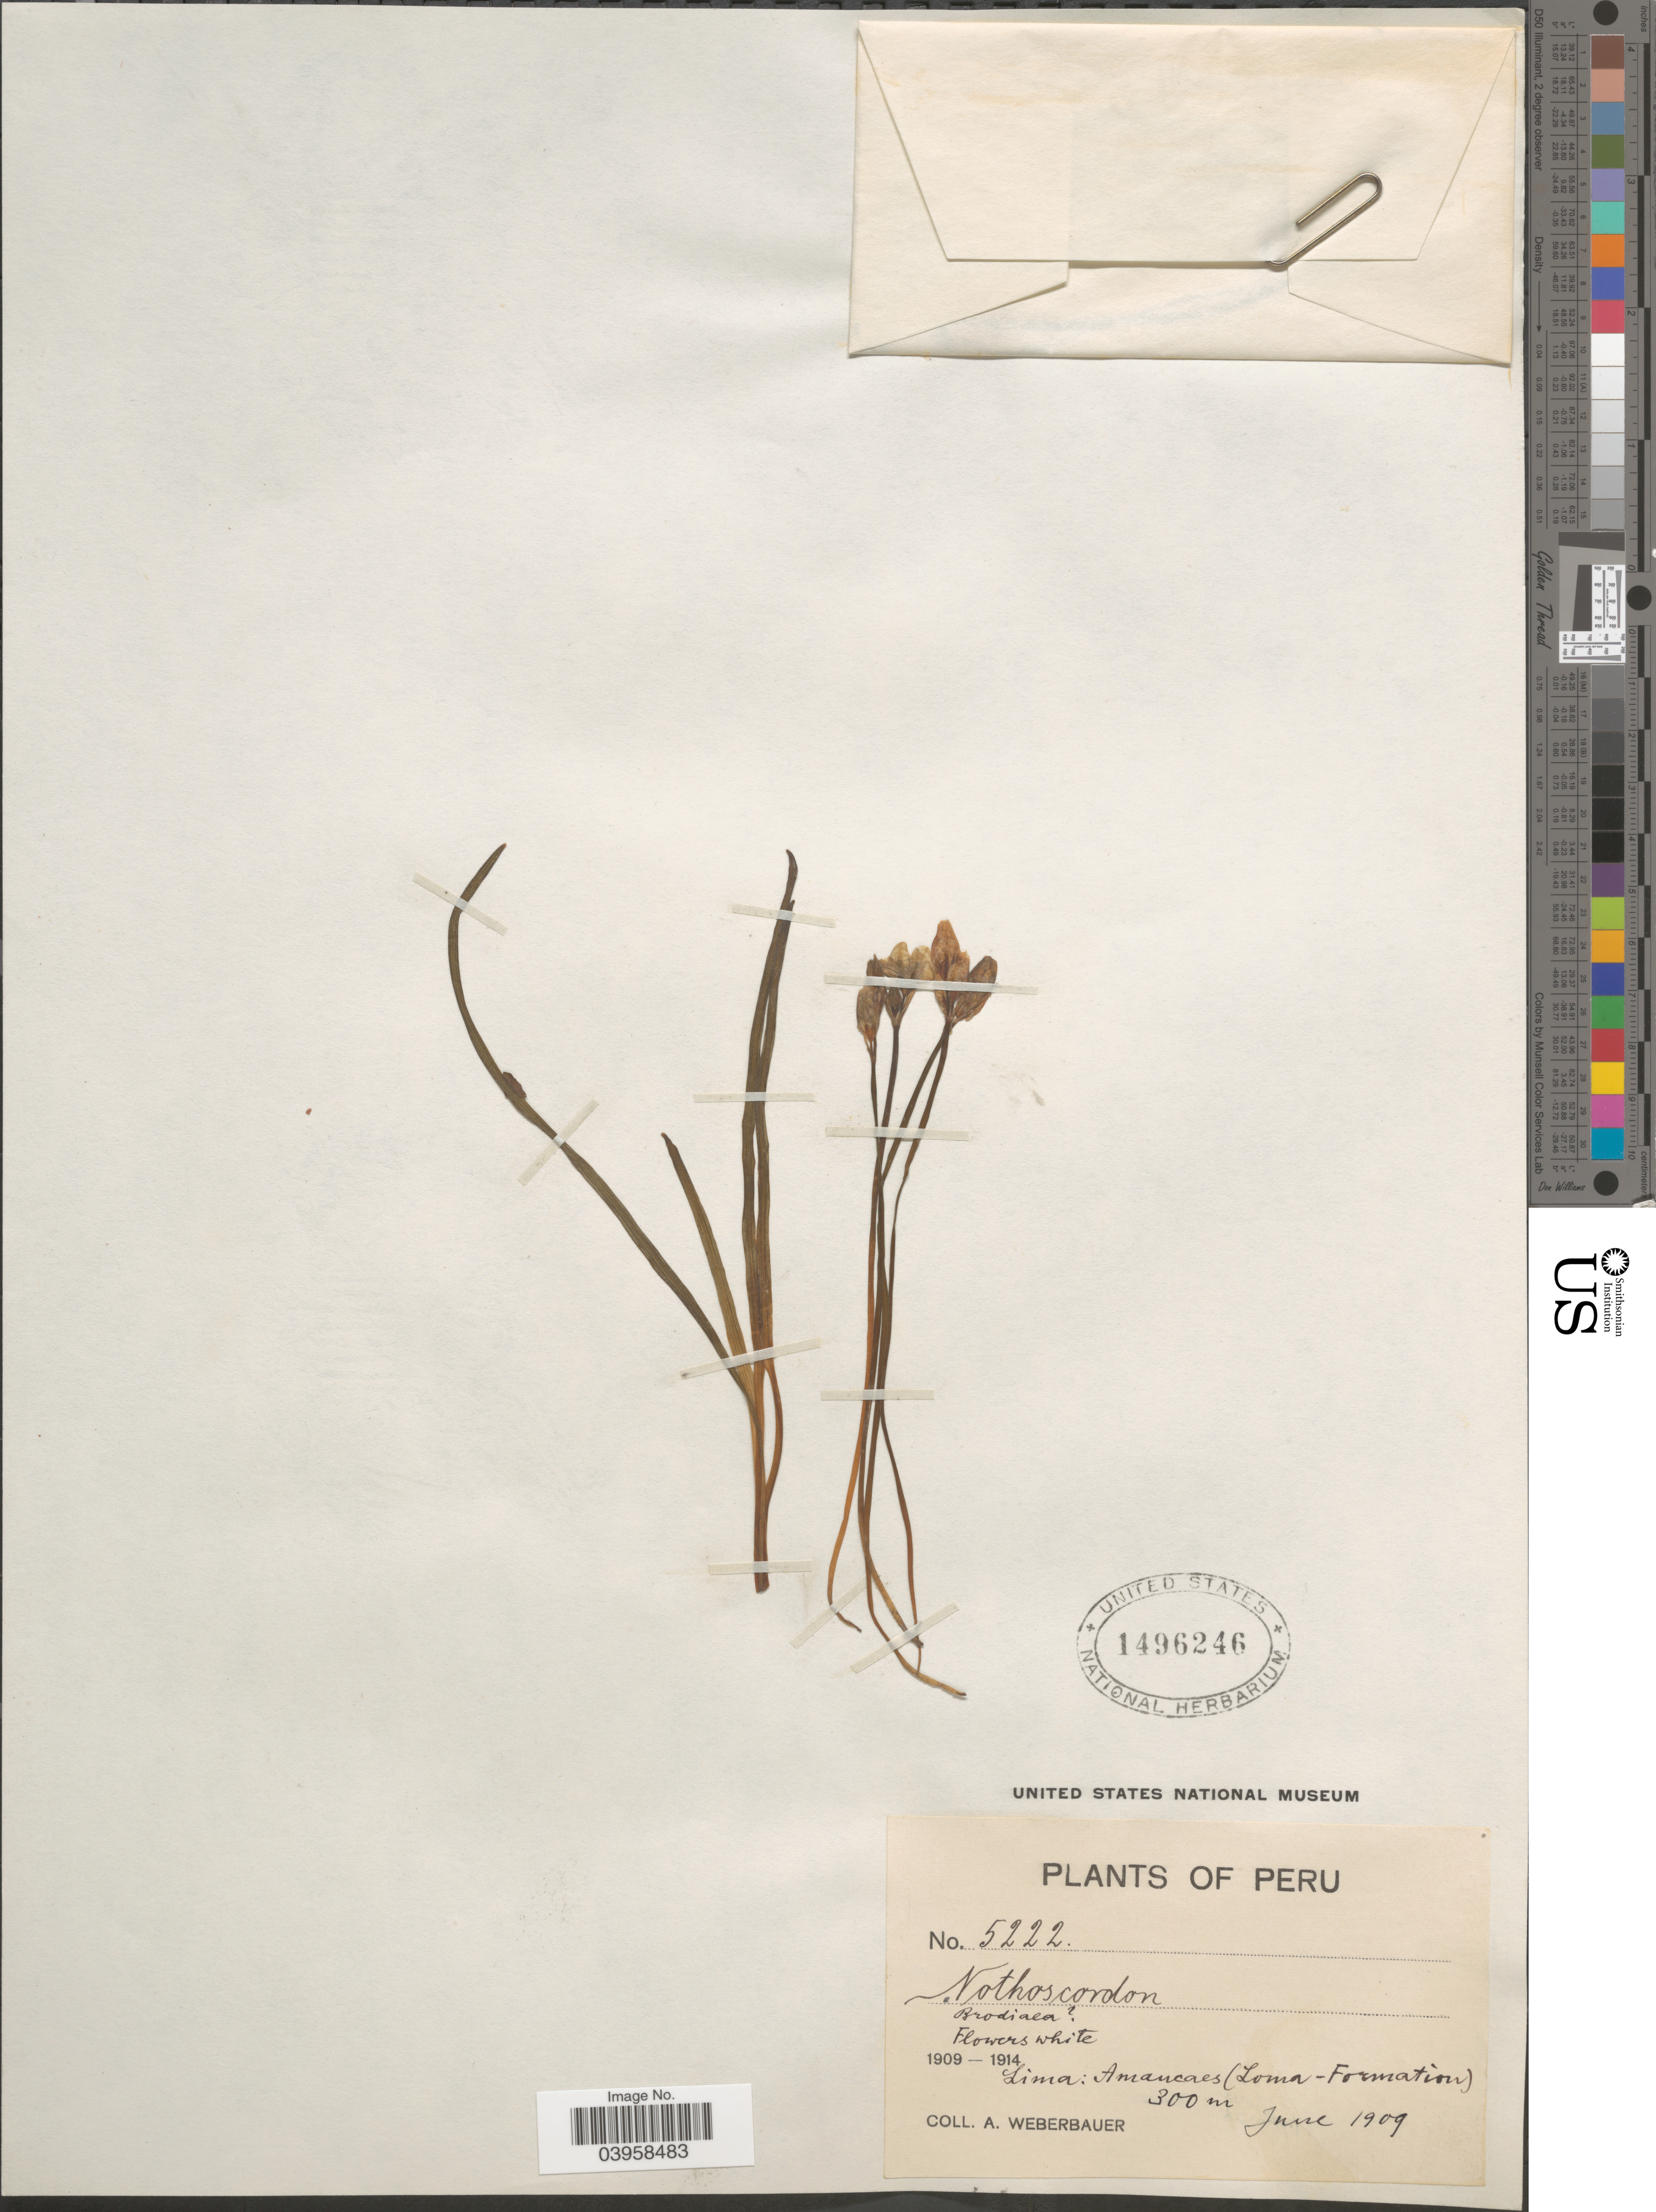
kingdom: Plantae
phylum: Tracheophyta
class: Liliopsida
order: Asparagales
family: Amaryllidaceae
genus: Nothoscordum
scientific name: Nothoscordum sp.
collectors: A. Weberbauer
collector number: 5222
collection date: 1909-06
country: Peru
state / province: Lima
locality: Amancaes (Loma-Formation).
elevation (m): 300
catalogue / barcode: US 1496246